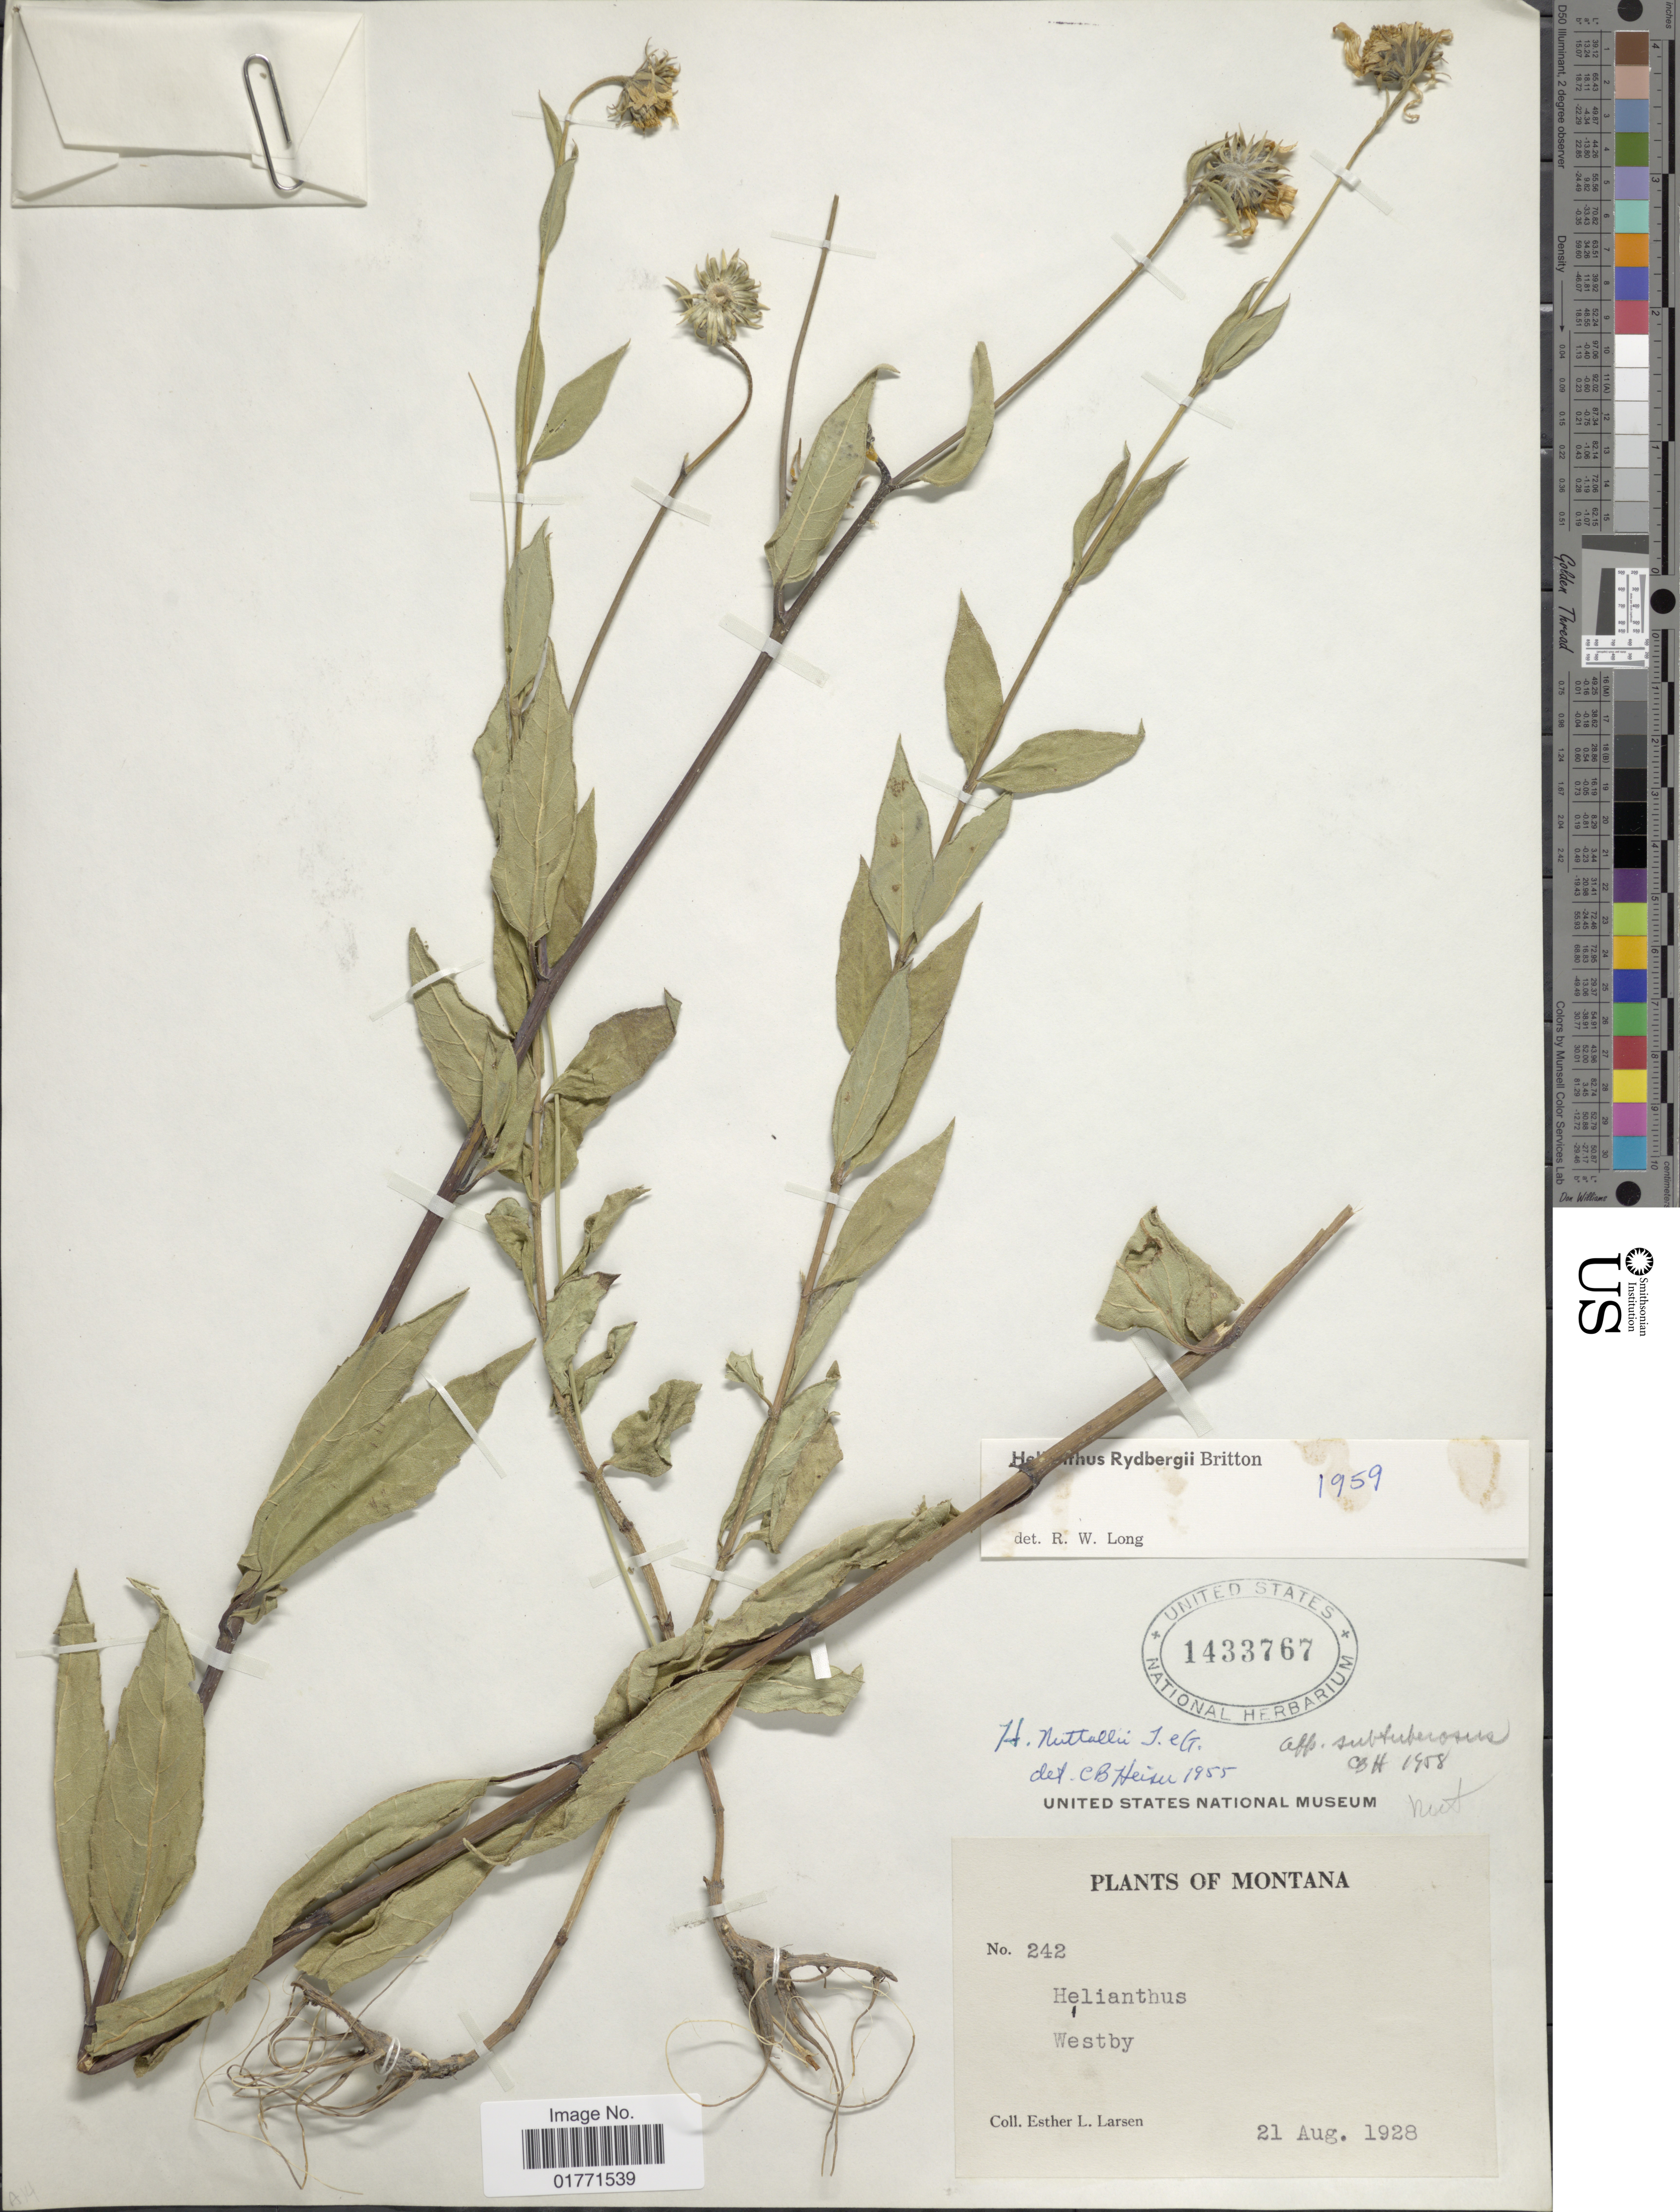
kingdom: Plantae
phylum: Tracheophyta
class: Magnoliopsida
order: Asterales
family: Asteraceae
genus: Helianthus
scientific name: Helianthus rydbergi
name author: Britton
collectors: E. Larsen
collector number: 242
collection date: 1928-08-21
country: United States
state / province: Montana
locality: Montana, Westby.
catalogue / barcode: US 1433767